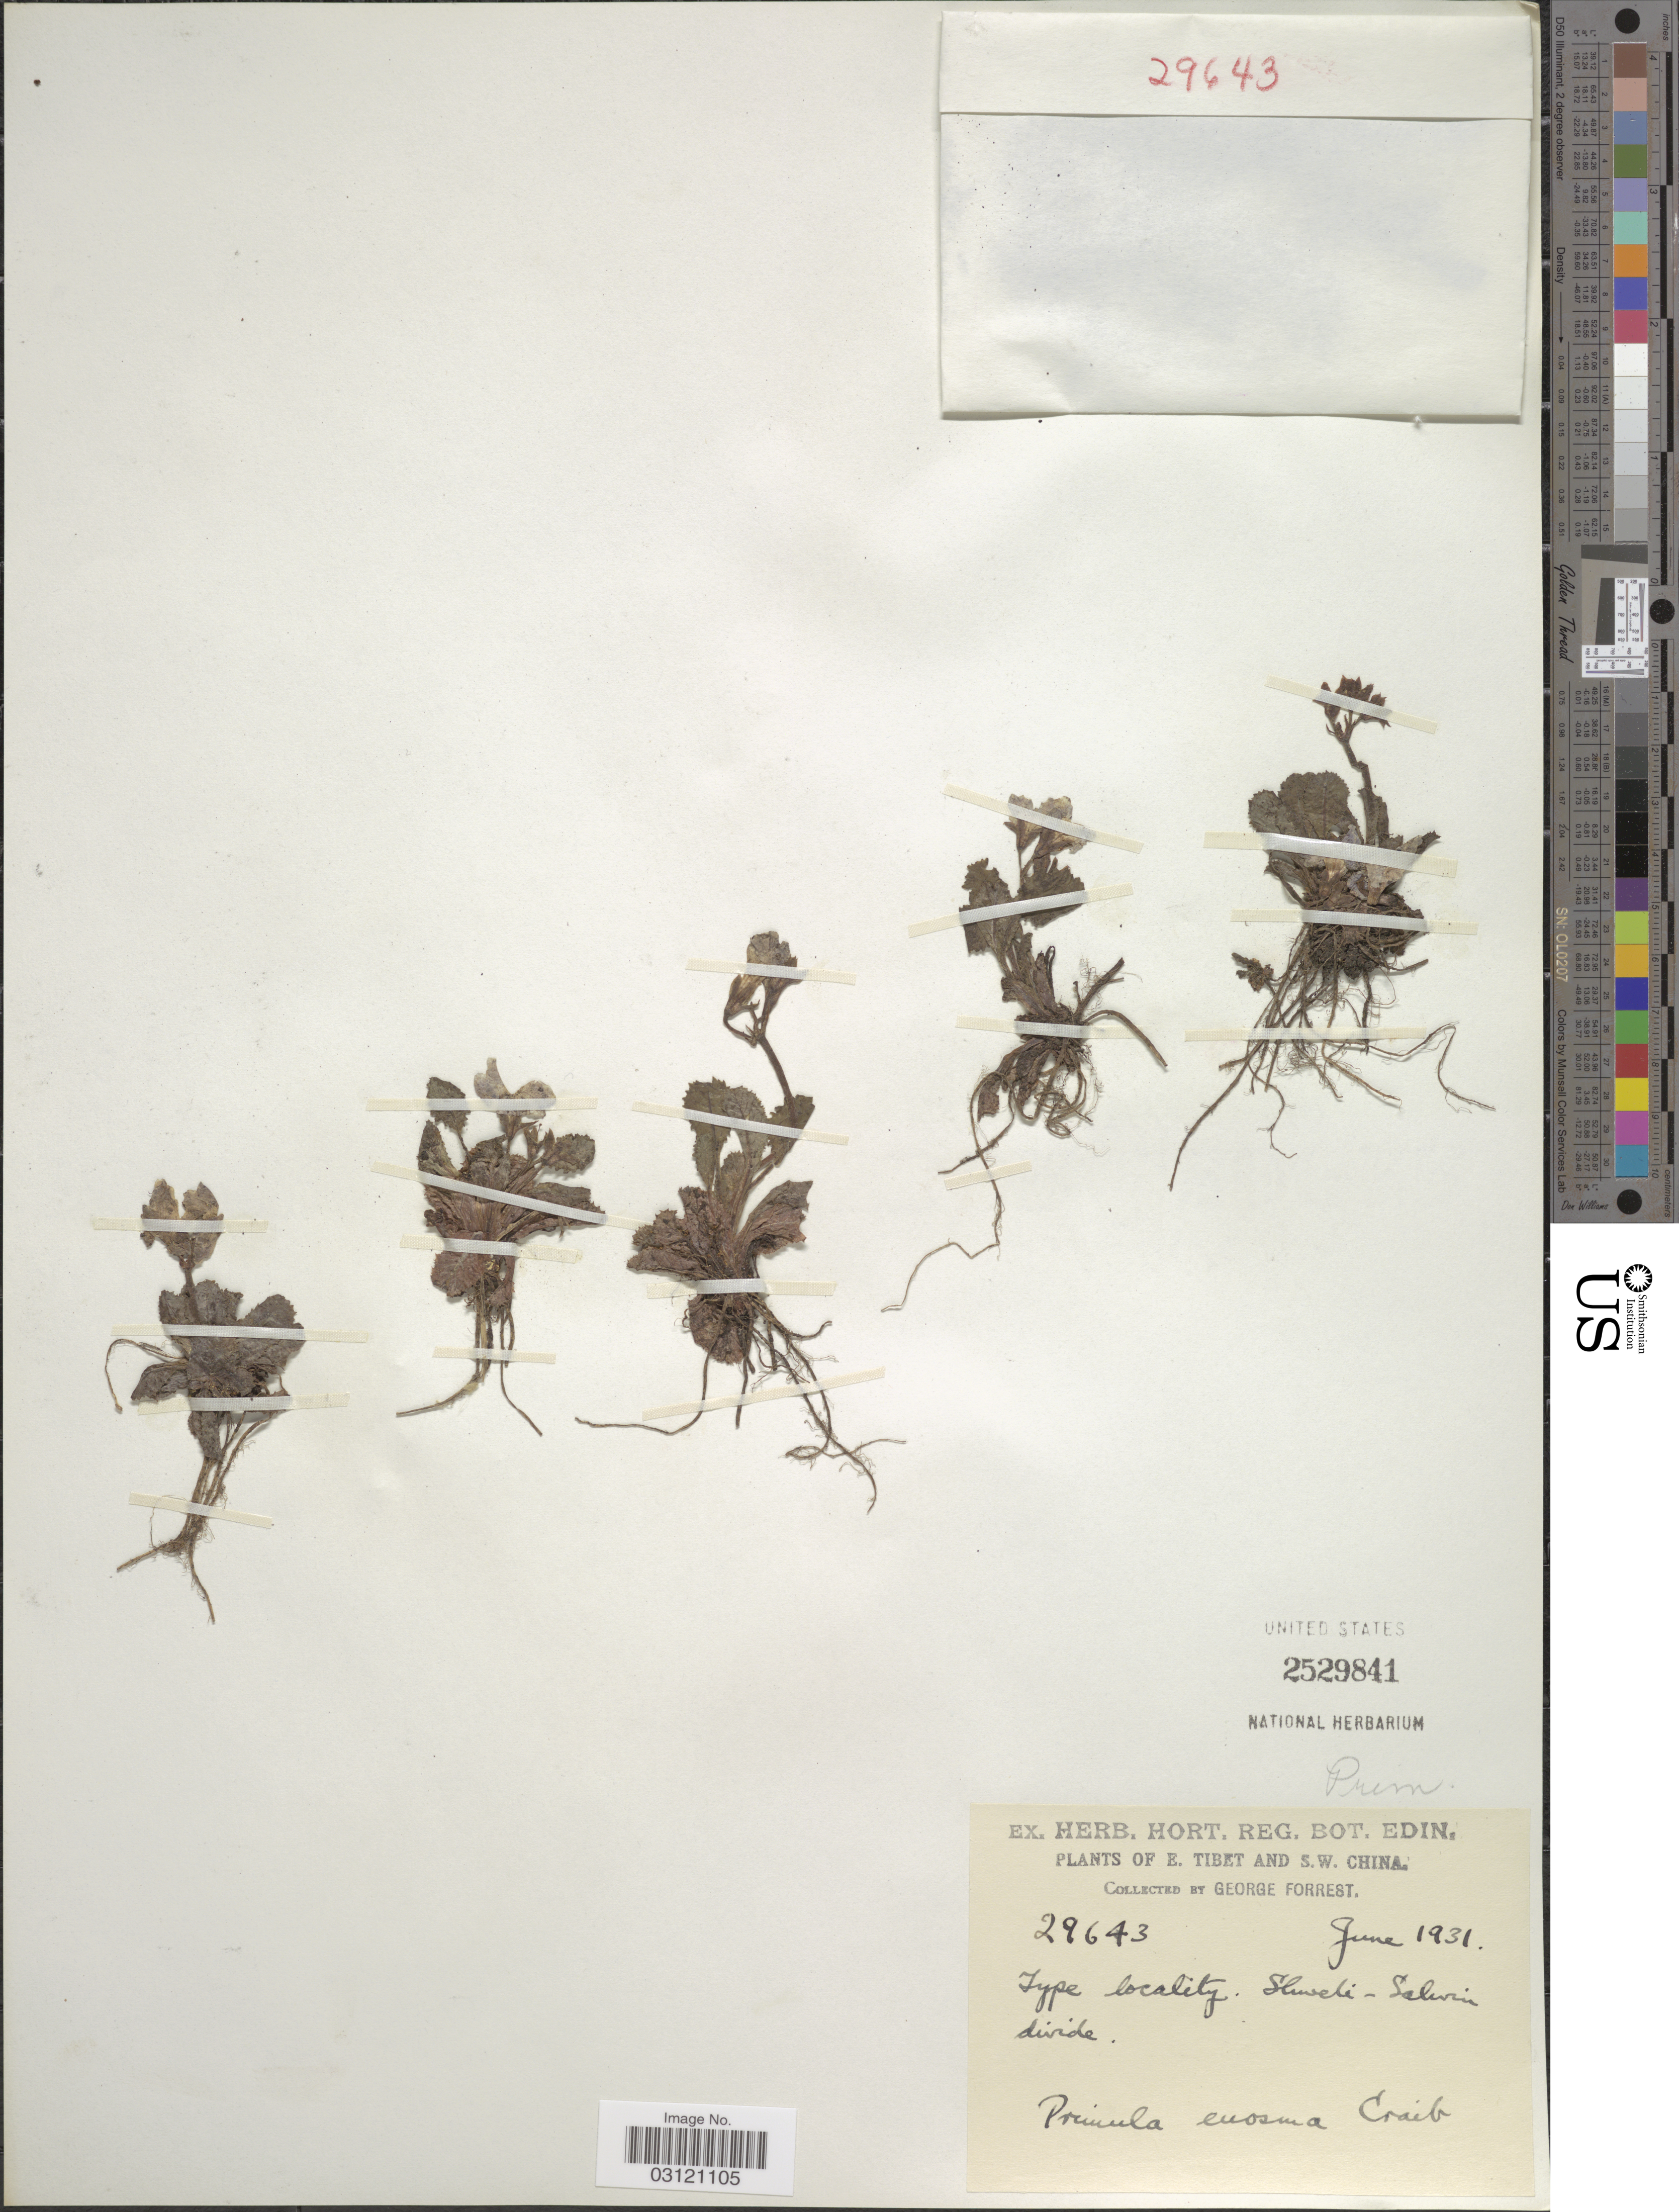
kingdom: Plantae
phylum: Tracheophyta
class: Magnoliopsida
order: Ericales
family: Primulaceae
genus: Primula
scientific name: Primula euosma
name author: Craib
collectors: G. Forrest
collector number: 29643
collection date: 1931-06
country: China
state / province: Xizang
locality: E. Tibet and S. W China. Shweli - Salwin divide.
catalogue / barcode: US 2529841